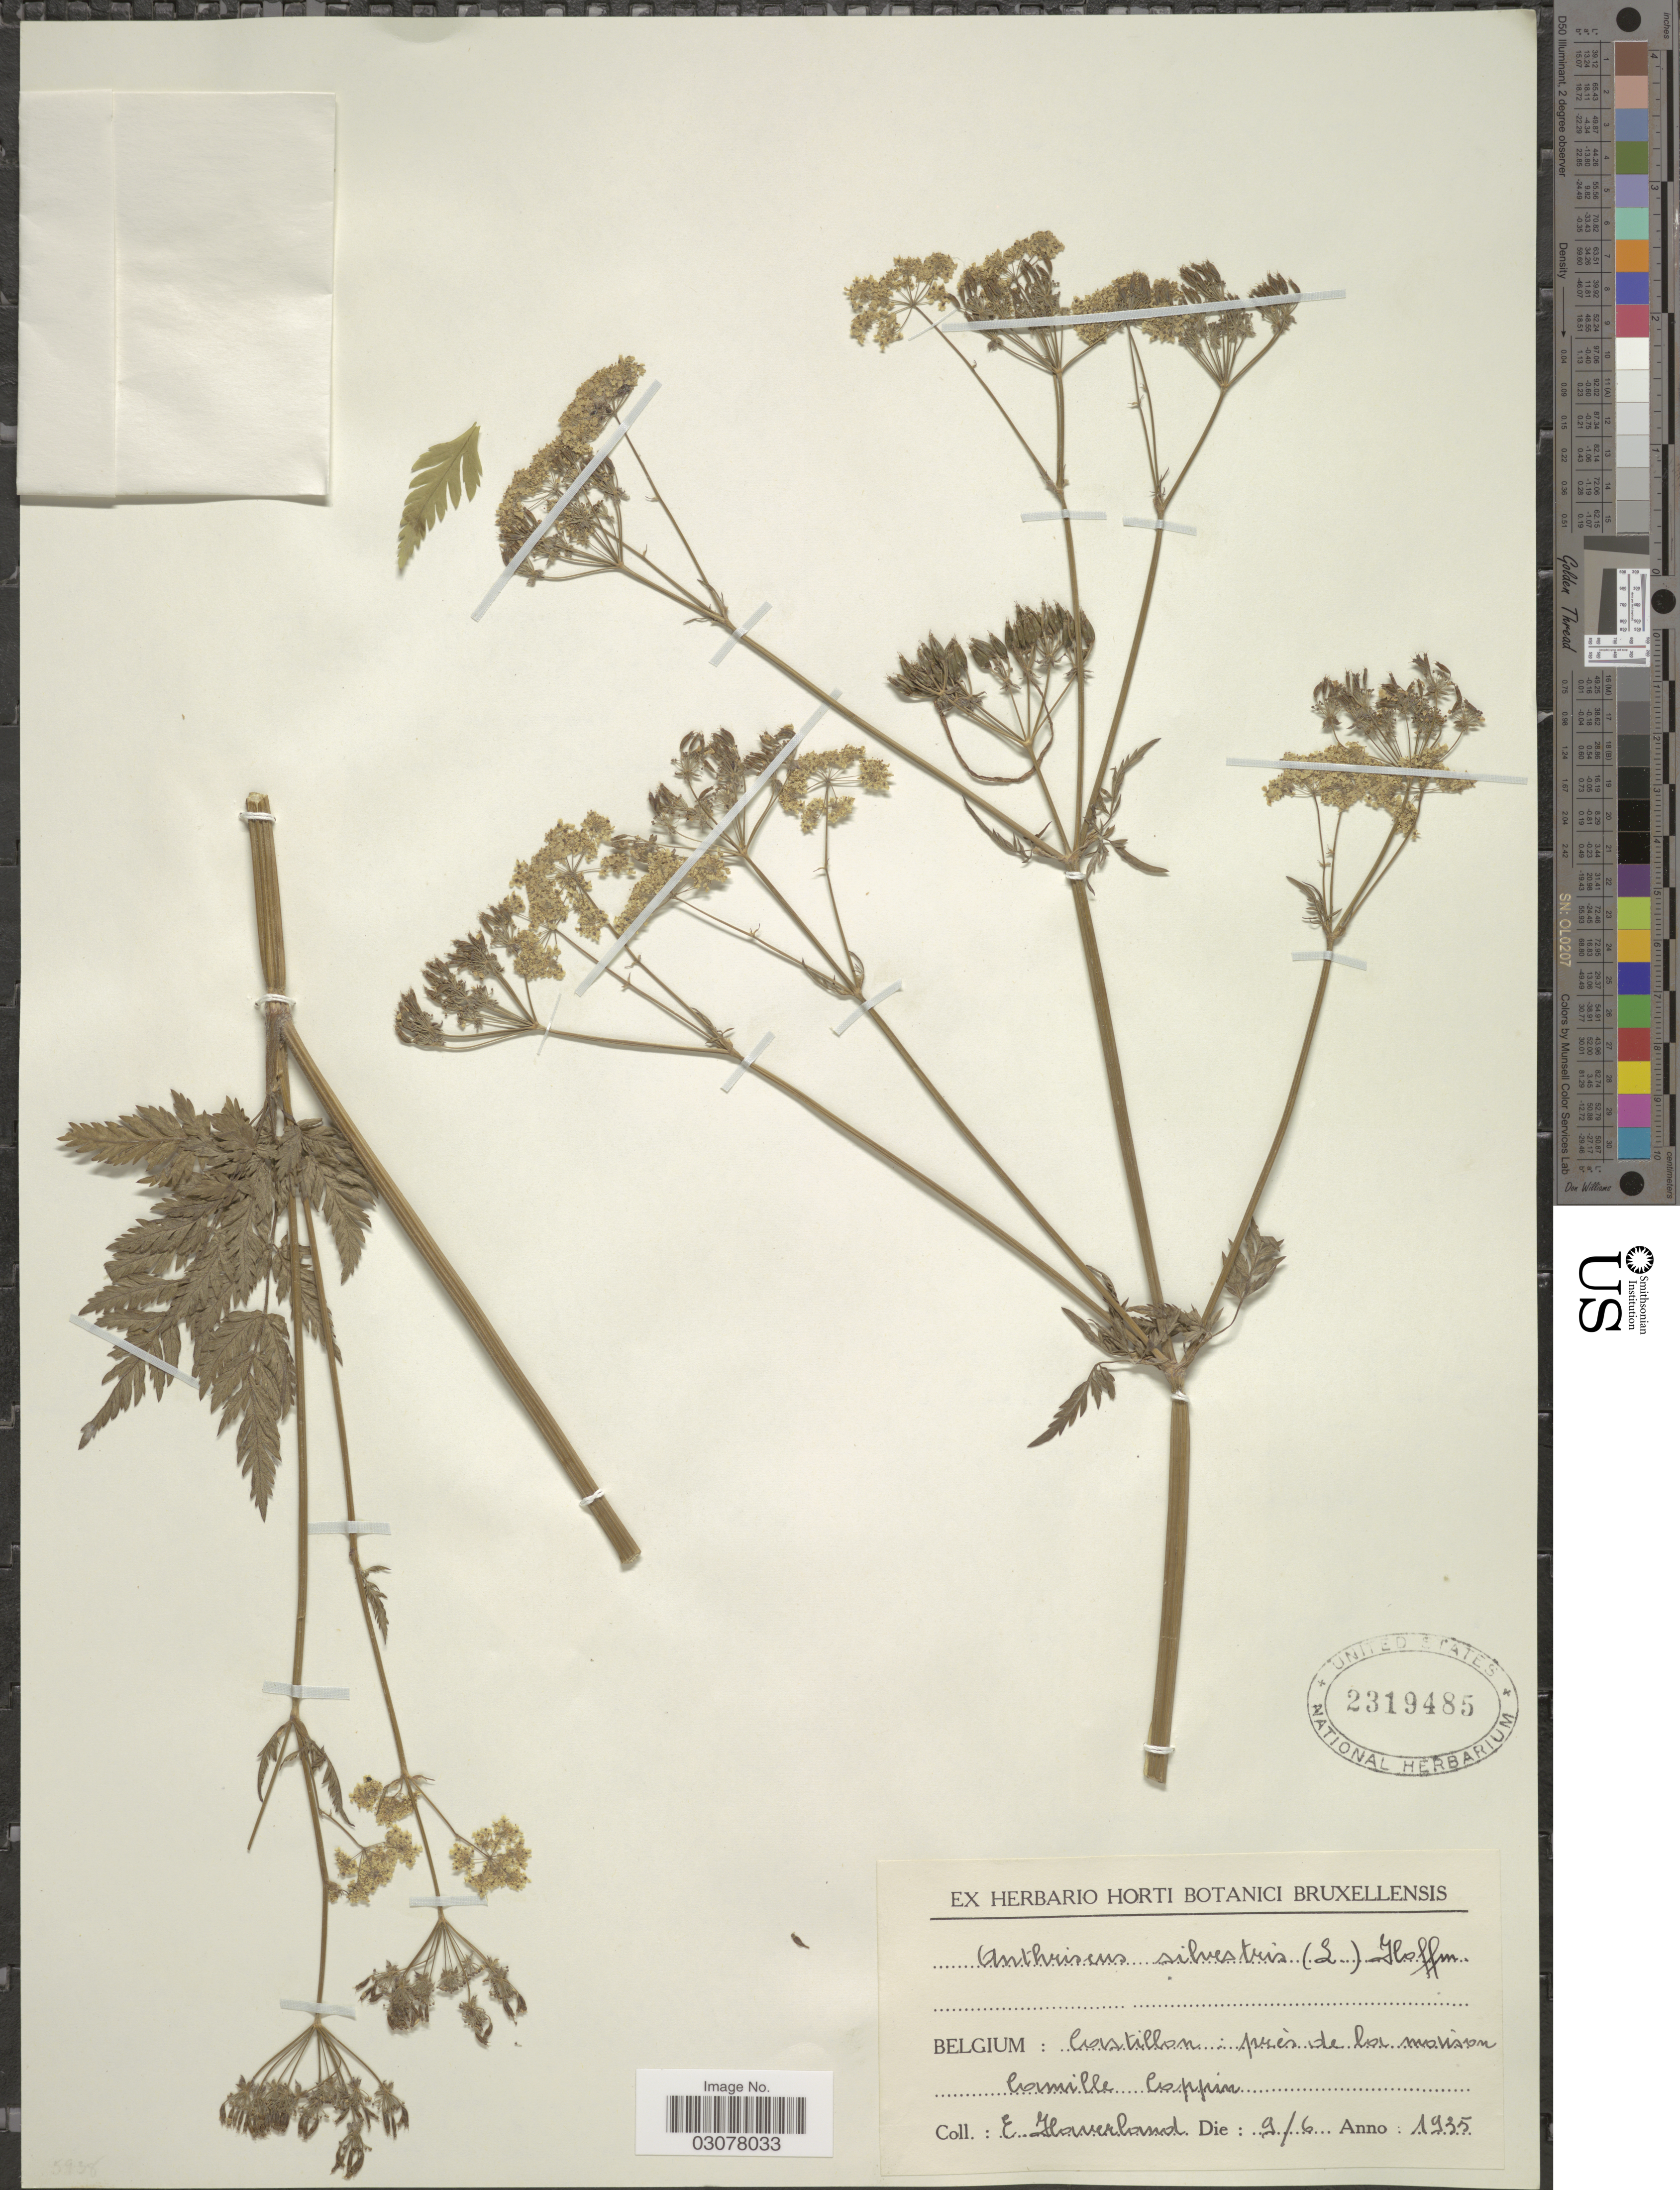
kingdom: Plantae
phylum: Tracheophyta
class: Magnoliopsida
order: Apiales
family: Apiaceae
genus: Anthriscus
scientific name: Anthriscus sylvestris subsp. sylvestris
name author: (L.) Hoffm.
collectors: E. A. Haverland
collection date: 1935-06-09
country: Belgium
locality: Castillon: près de la moisson Camille Coppin.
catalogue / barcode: US 2319485